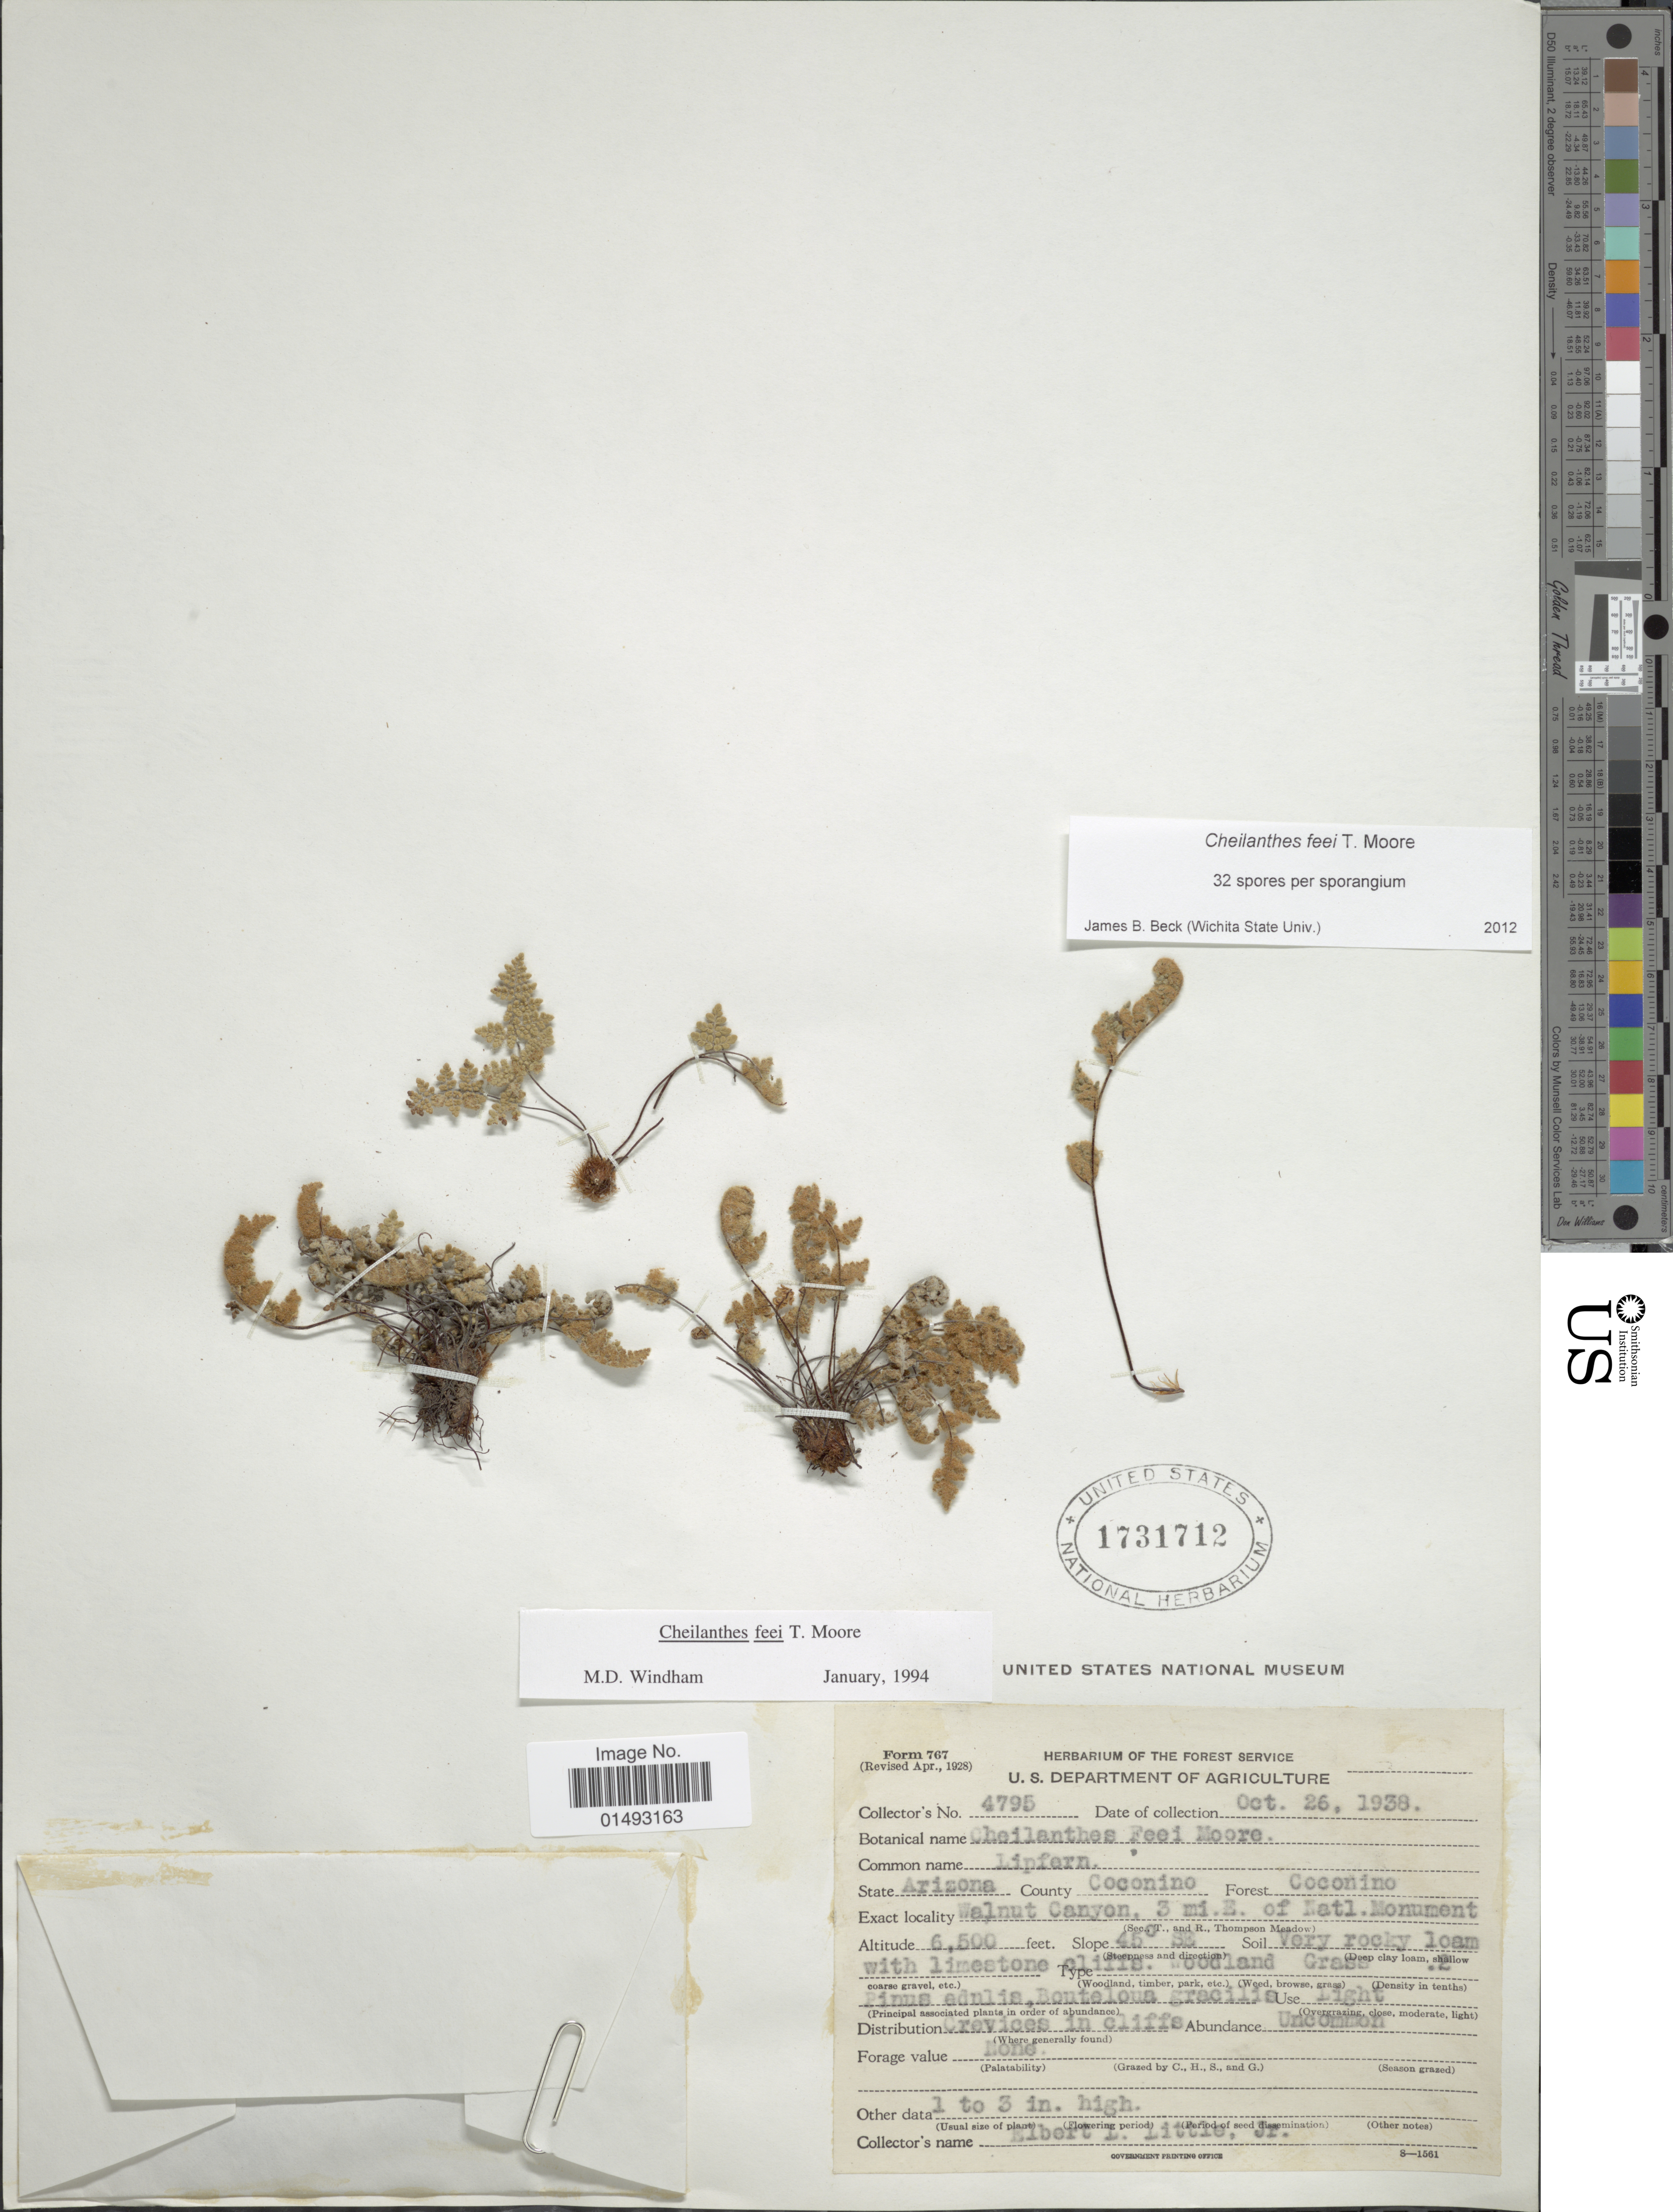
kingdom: Plantae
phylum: Tracheophyta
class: Polypodiopsida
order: Polypodiales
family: Pteridaceae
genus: Myriopteris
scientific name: Myriopteris gracilis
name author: Fée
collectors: E. L. Little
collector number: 4795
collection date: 1938-10-26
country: United States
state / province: Arizona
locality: County Coconino, Forest Coconino, Walnut Canyon, 3 mi. E. of Natl Monument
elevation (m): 1981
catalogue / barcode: US 1731712